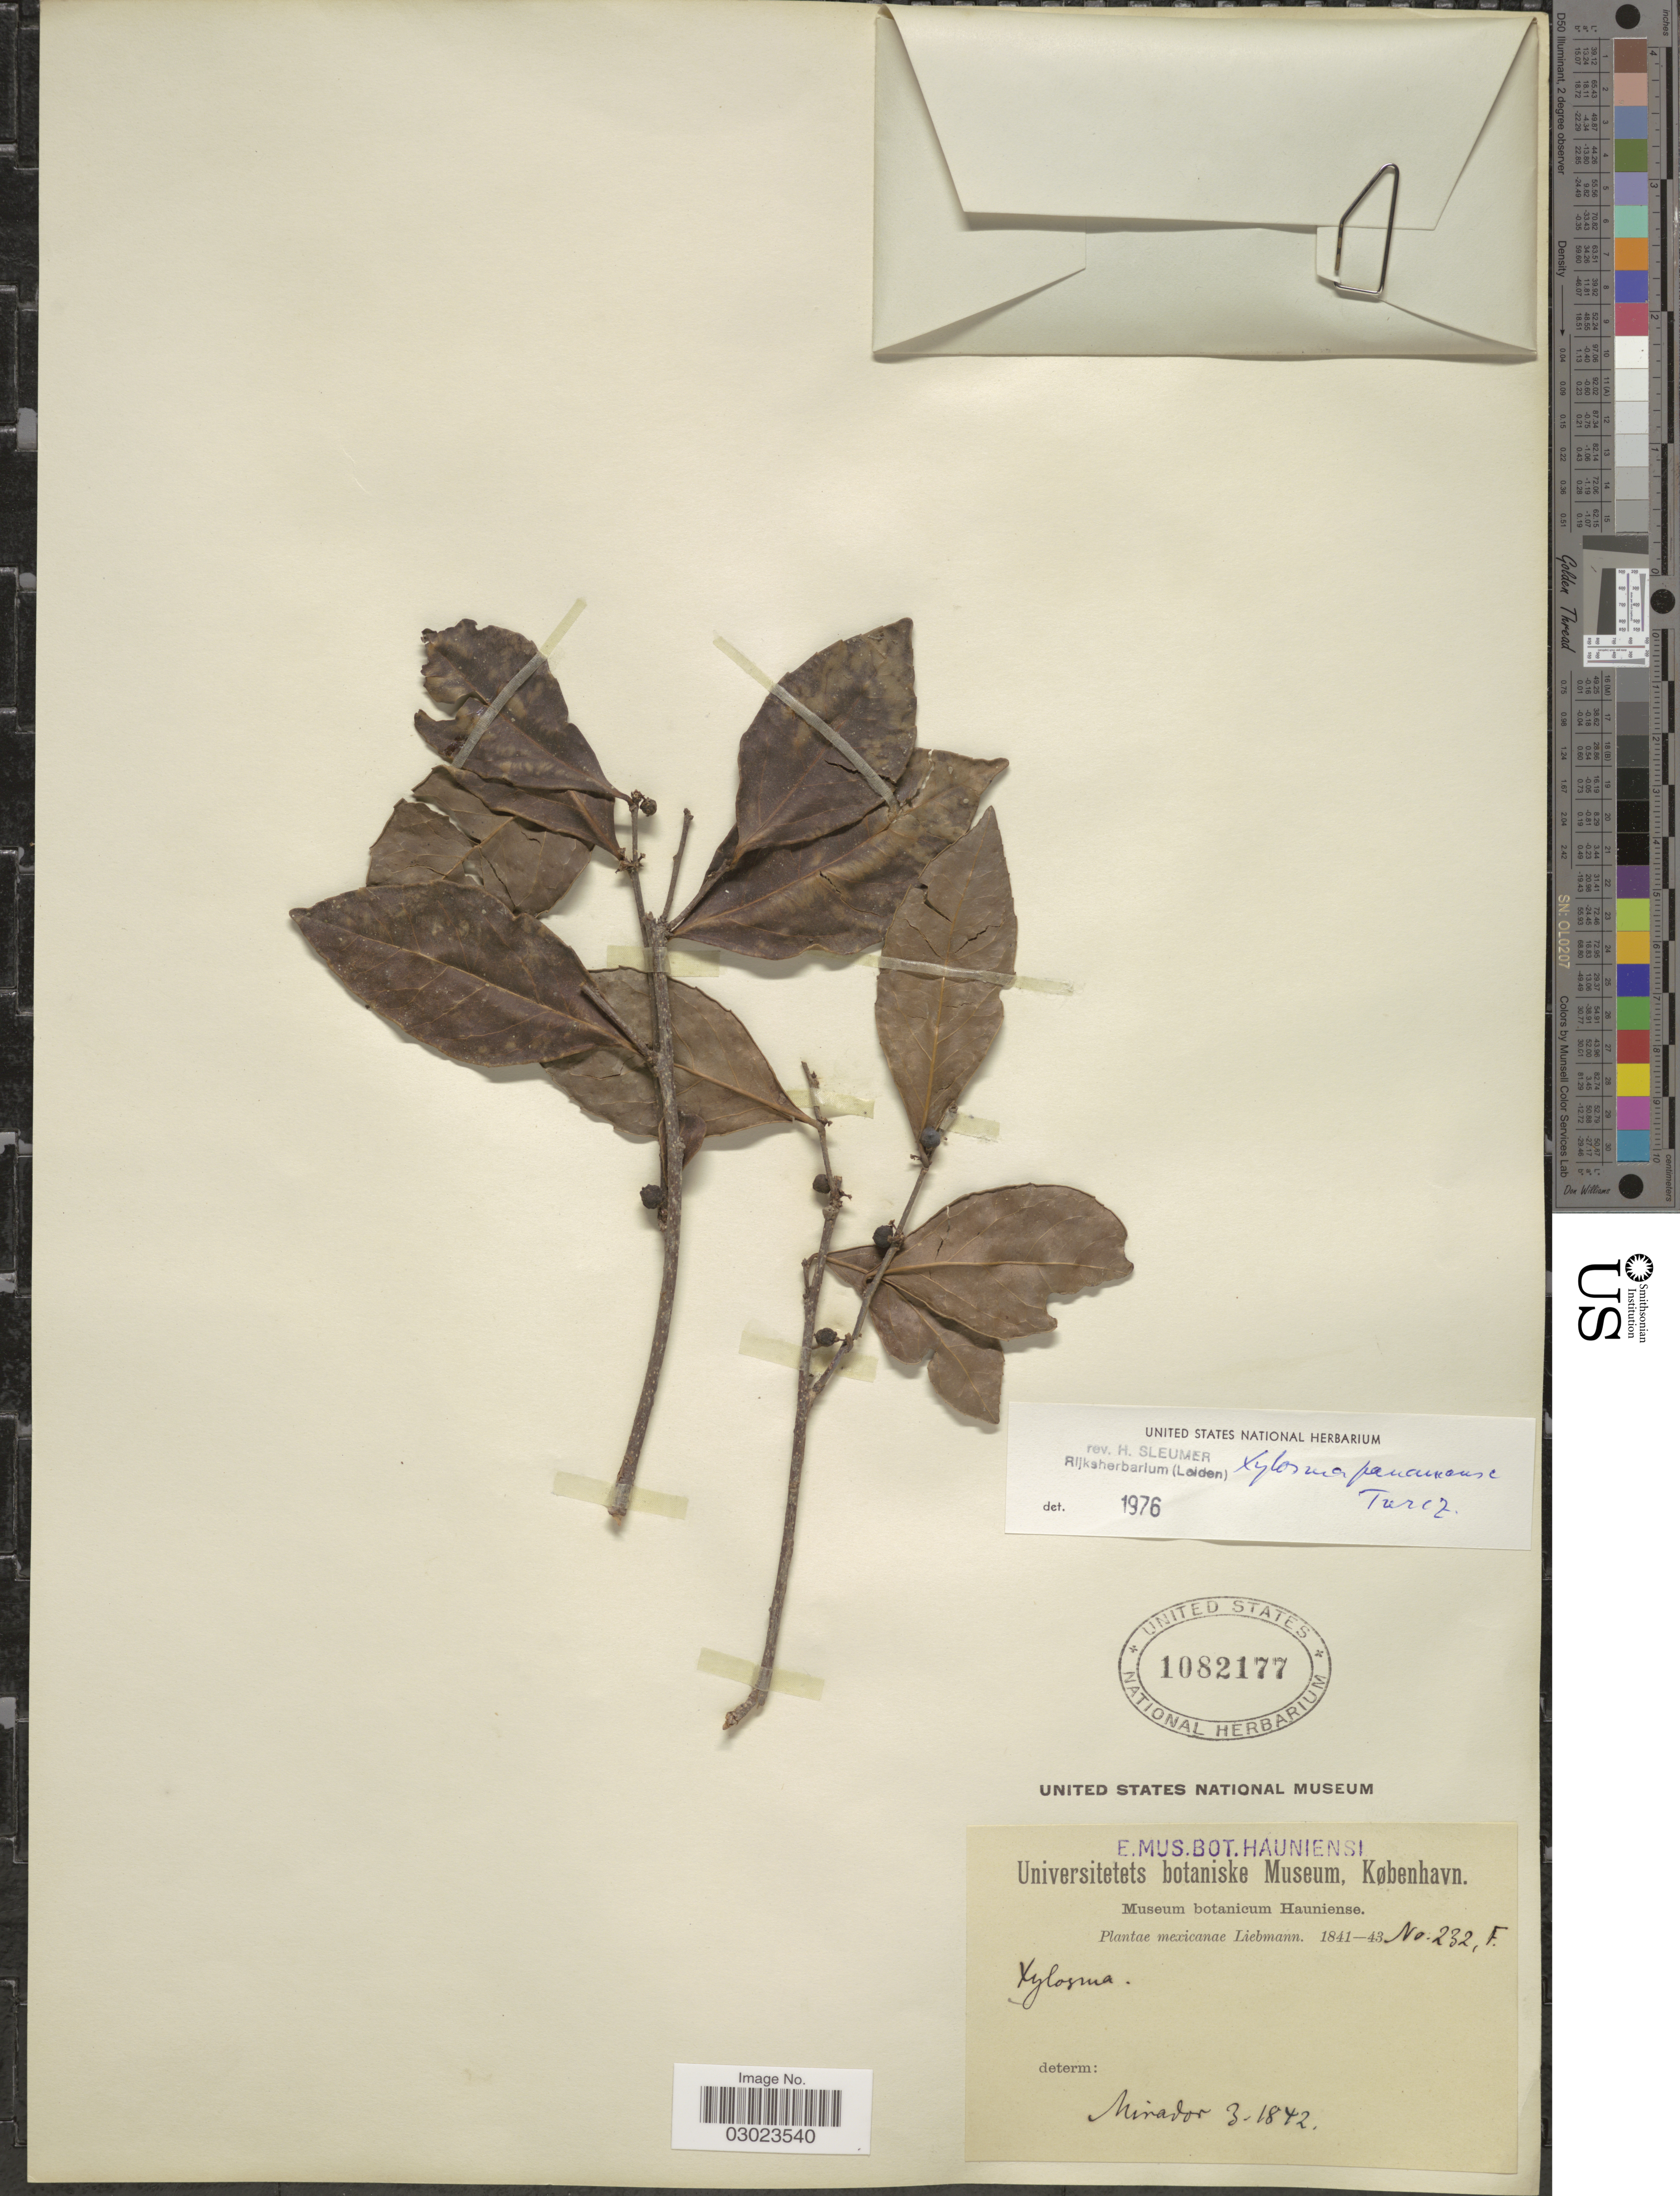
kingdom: Plantae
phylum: Tracheophyta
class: Magnoliopsida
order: Malpighiales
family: Salicaceae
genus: Xylosma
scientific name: Xylosma panamensis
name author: Turcz.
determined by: Sleumer, H. O.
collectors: Mirador, --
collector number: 232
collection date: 1842-03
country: Mexico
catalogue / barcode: US 1082177